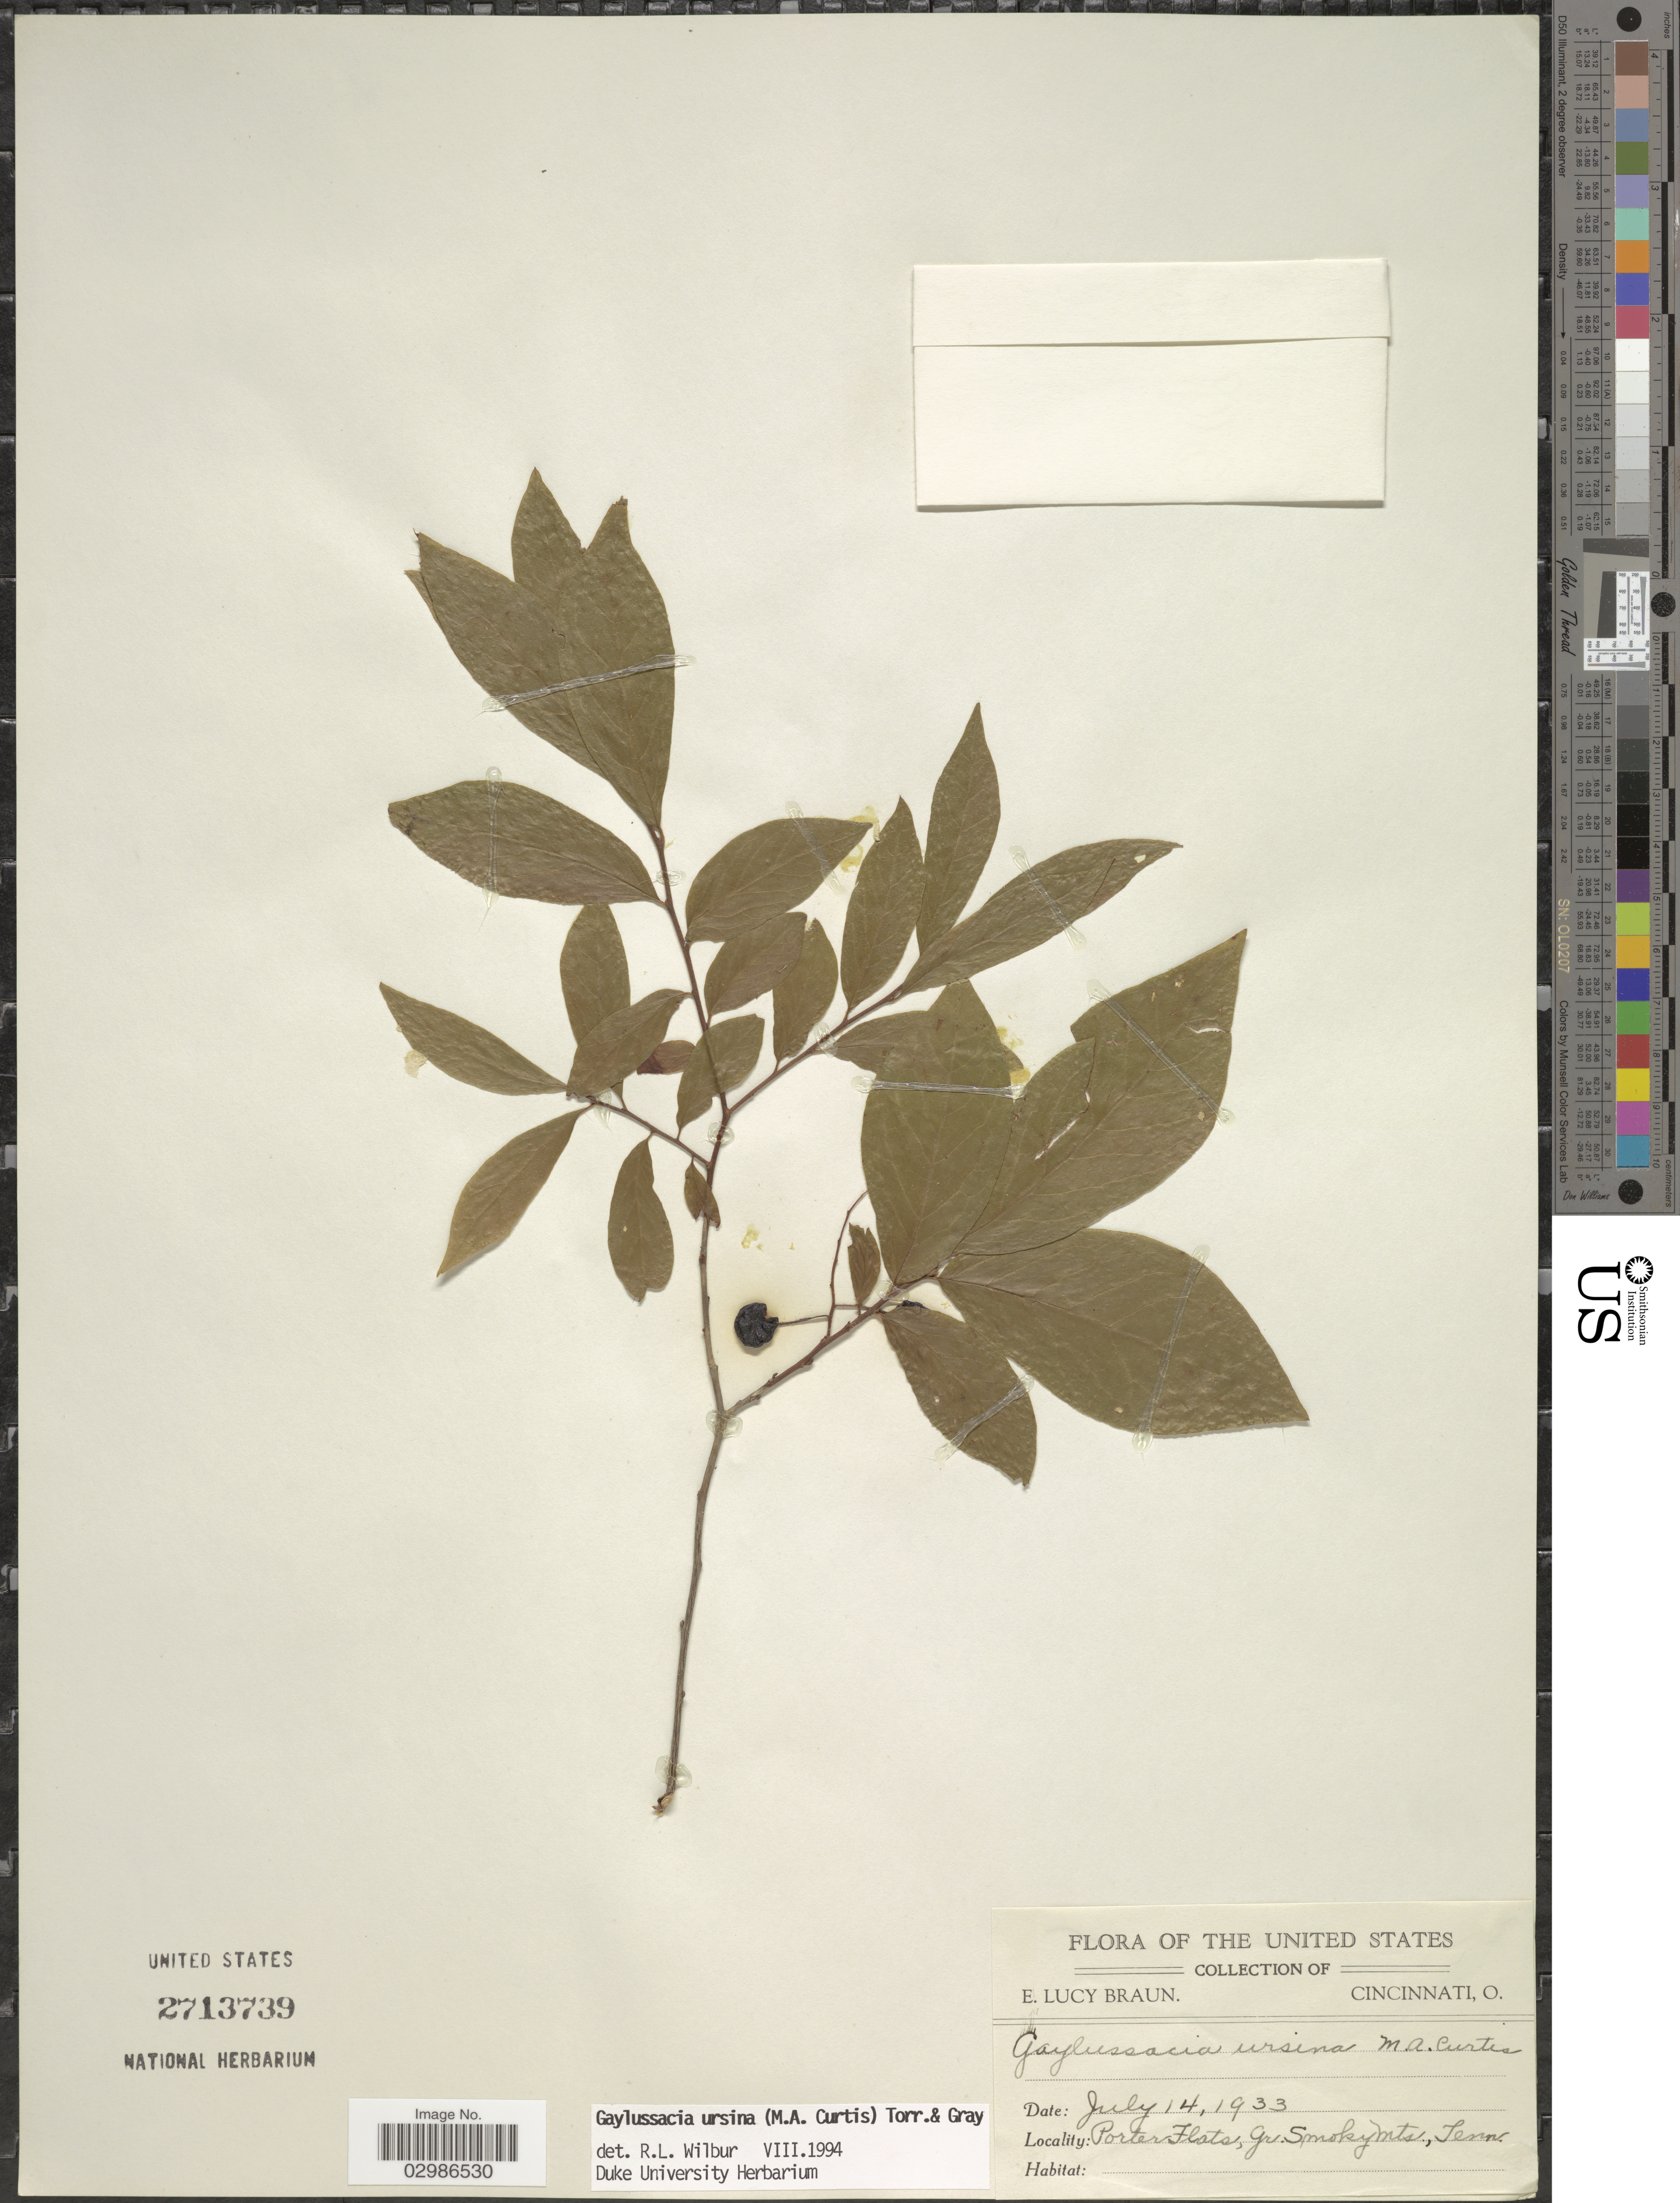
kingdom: Plantae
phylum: Tracheophyta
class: Magnoliopsida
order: Ericales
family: Ericaceae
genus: Gaylussacia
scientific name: Gaylussacia ursina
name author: (M.A. Curtis) Torr. & A. Gray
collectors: E. L. Braun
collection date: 1933-07-14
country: United States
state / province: Tennessee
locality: Porter Flats, Gr. Smoky Mts., Tenn.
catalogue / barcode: US 2713739